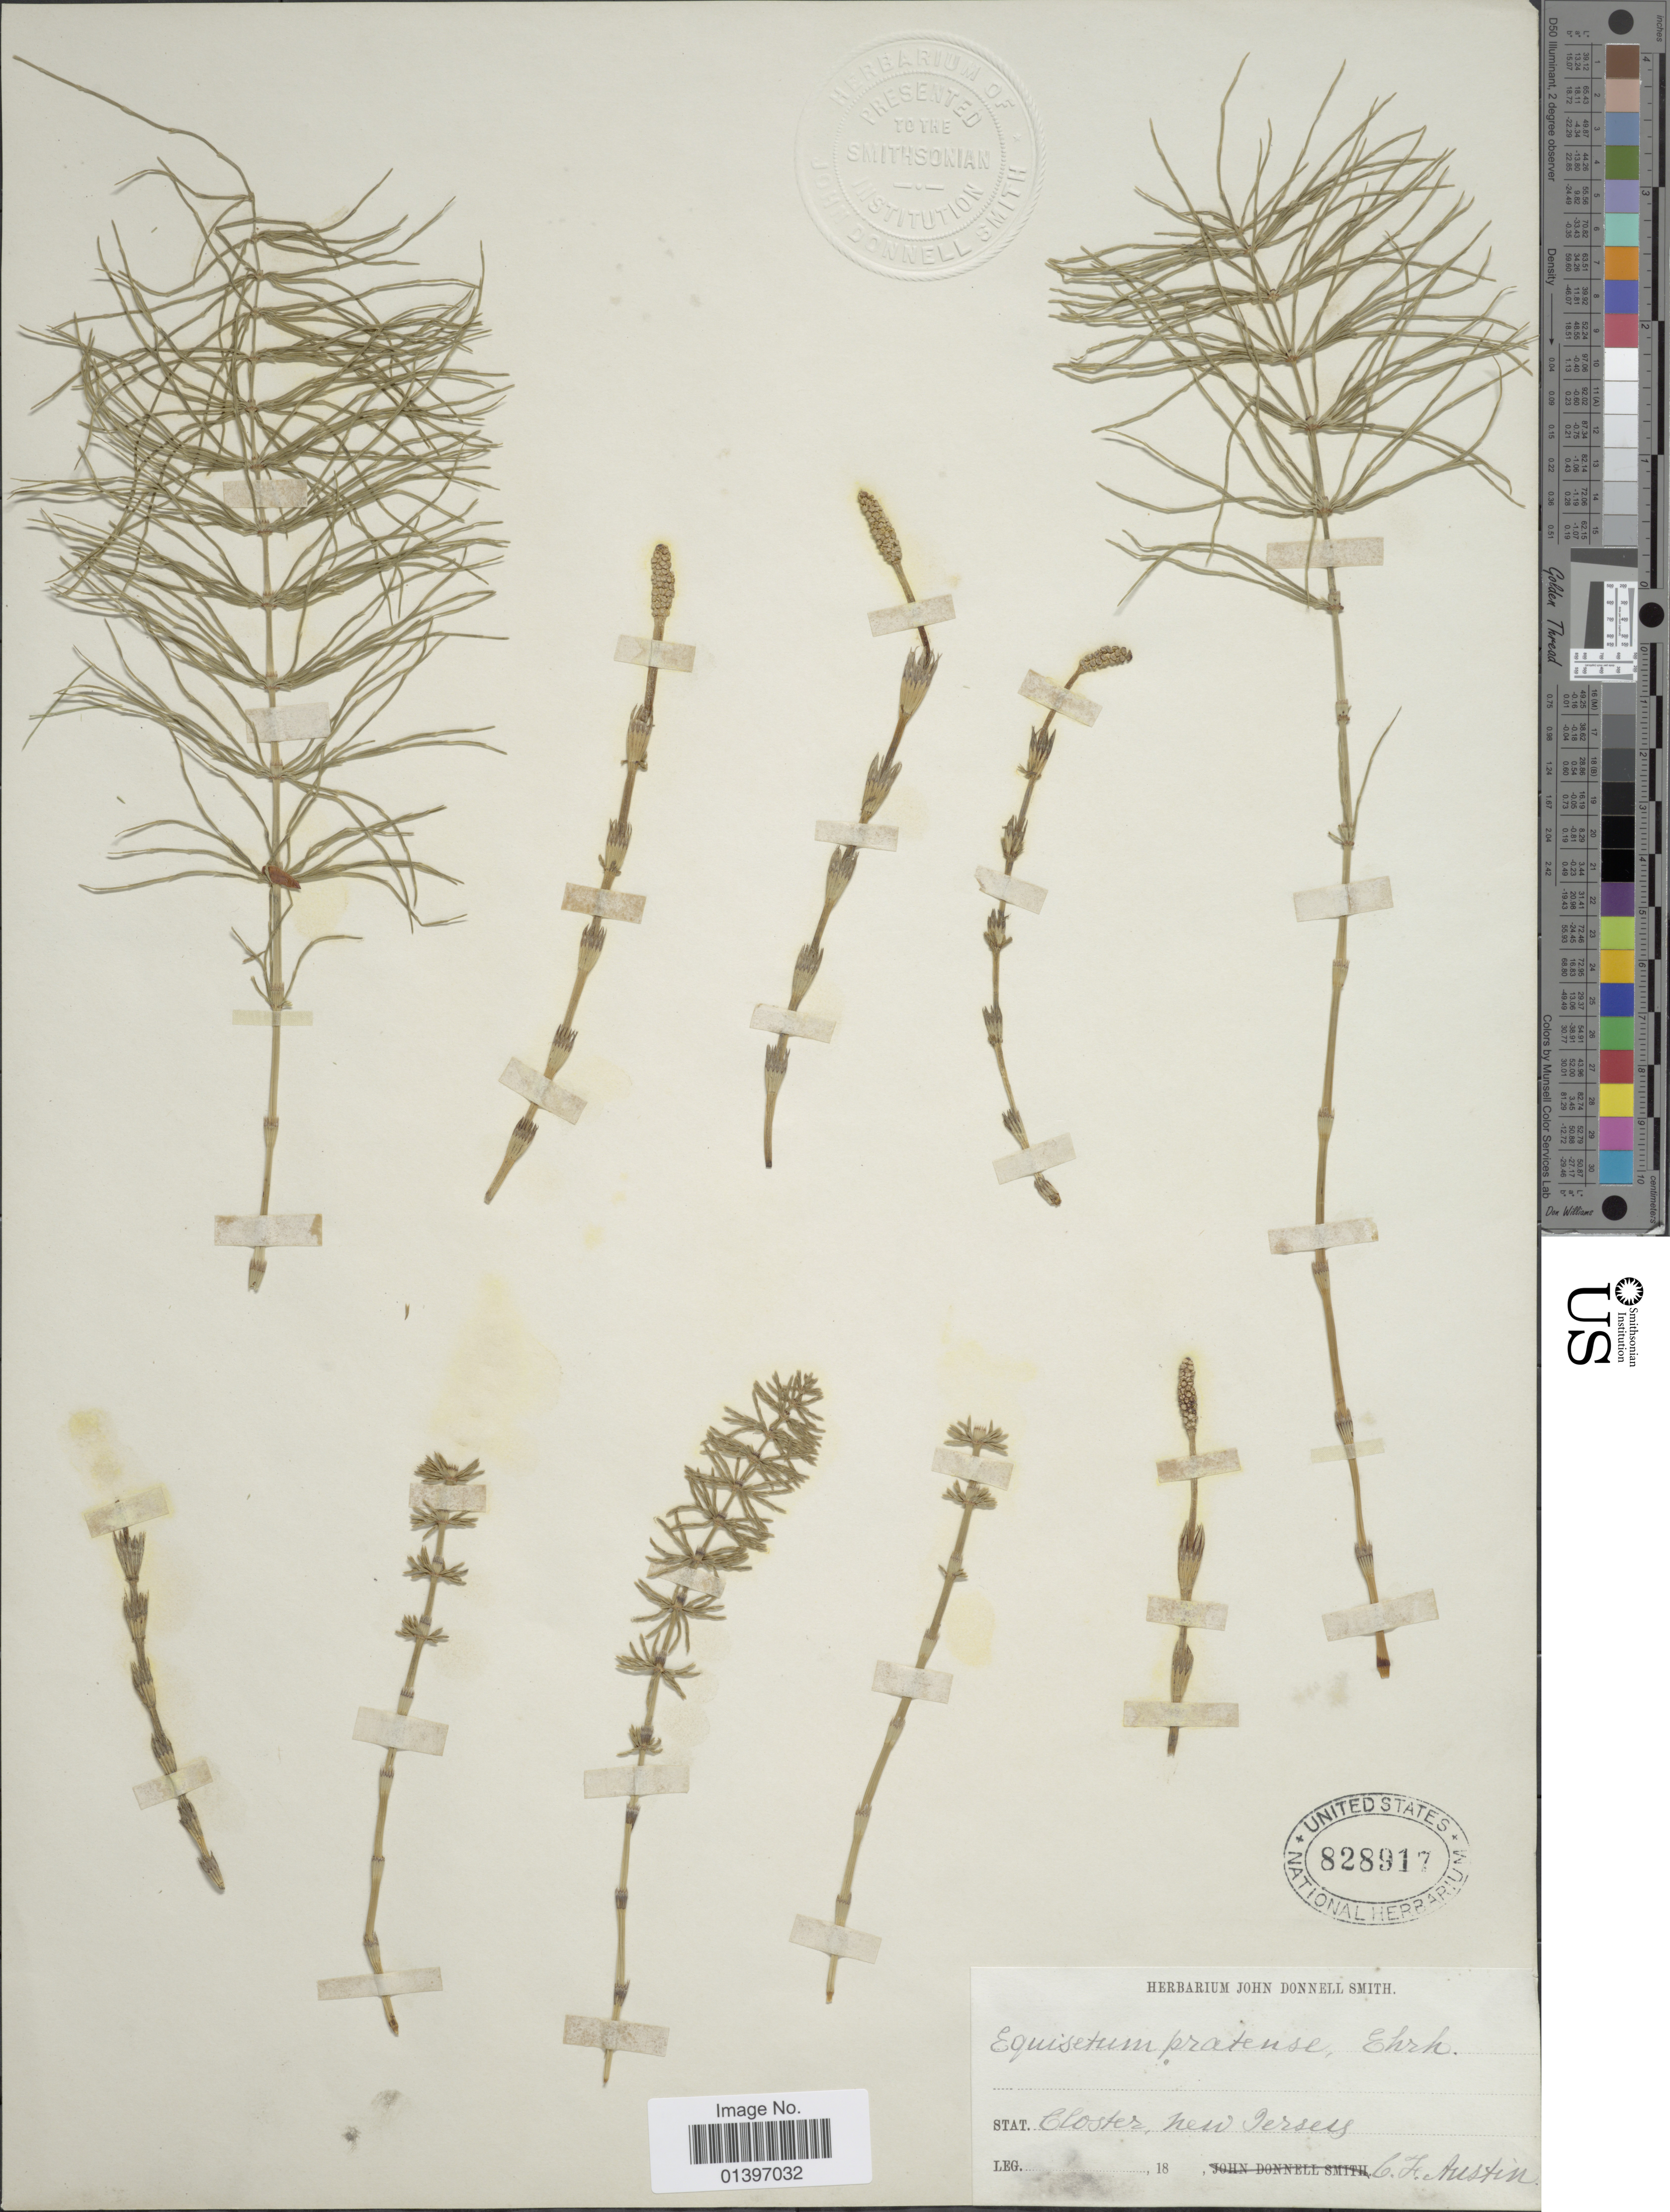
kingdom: Plantae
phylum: Tracheophyta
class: Polypodiopsida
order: Equisetales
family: Equisetaceae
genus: Equisetum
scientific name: Equisetum pratense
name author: Ehrh.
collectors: C. F. Austin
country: United States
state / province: New Jersey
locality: Closter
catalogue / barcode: US 828917